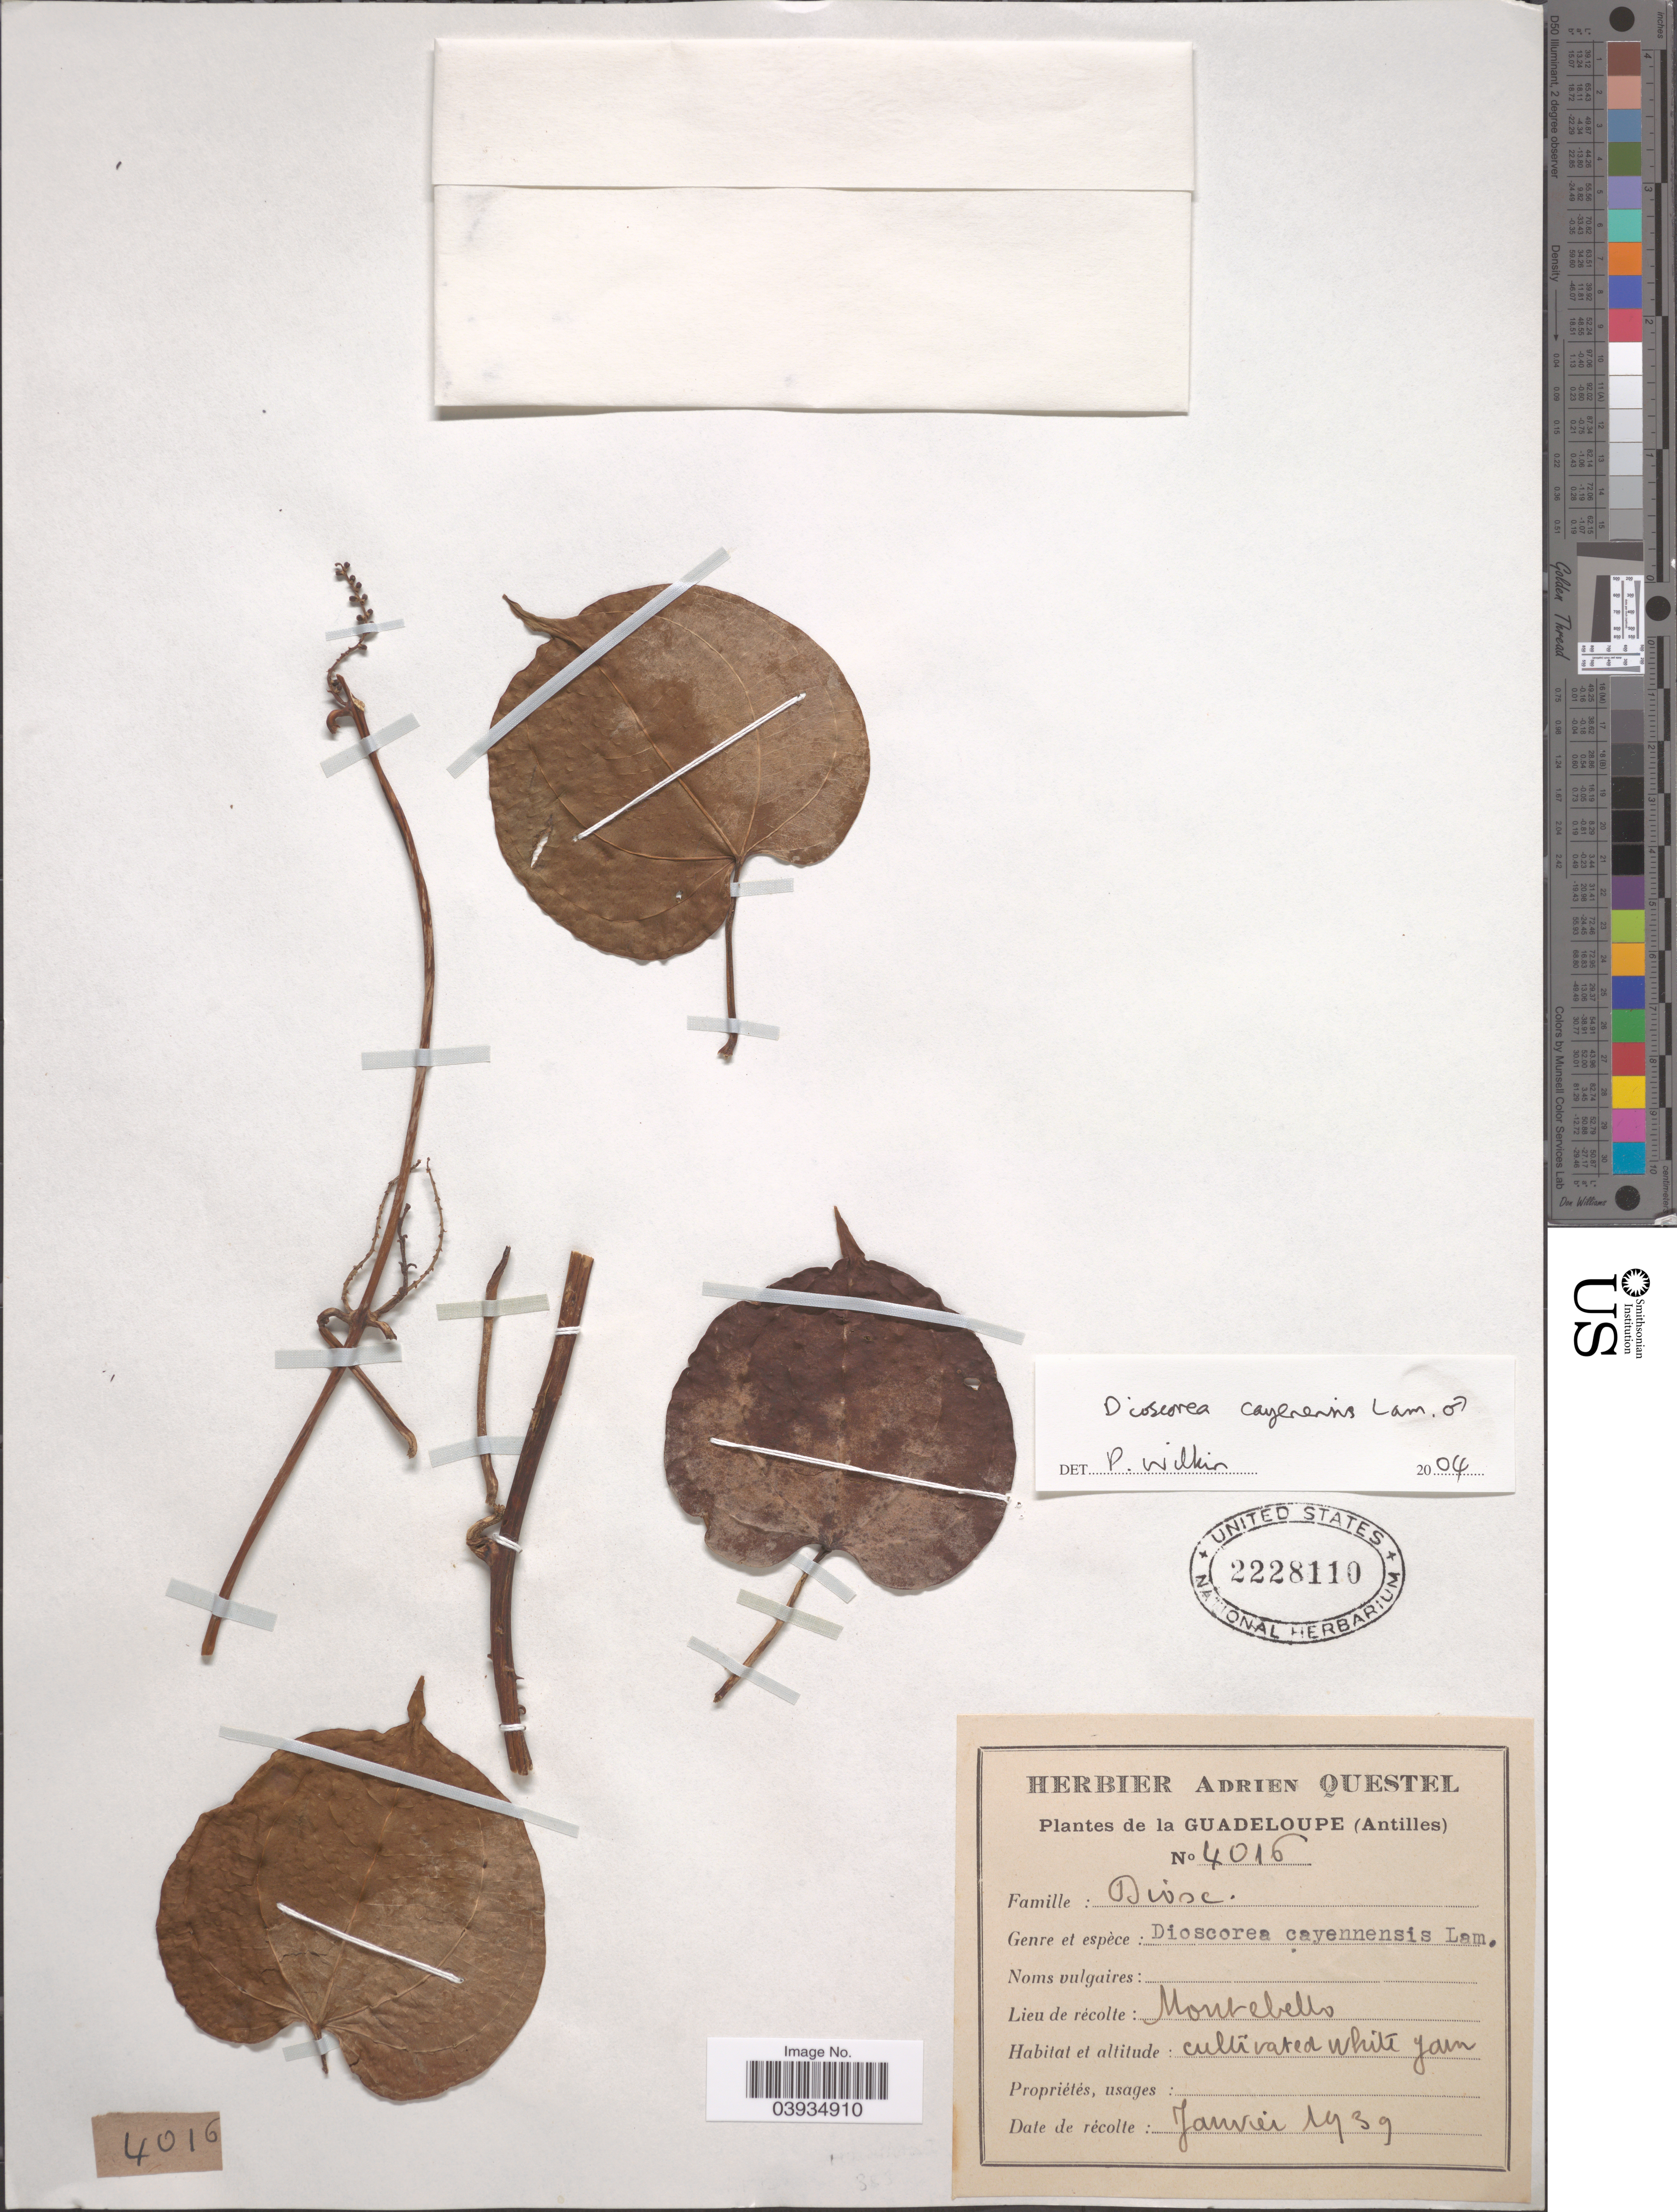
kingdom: Plantae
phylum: Tracheophyta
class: Liliopsida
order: Dioscoreales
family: Dioscoreaceae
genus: Dioscorea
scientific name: Dioscorea cayenensis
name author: Lam.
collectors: A. Questel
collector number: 4016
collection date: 1939-10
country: Guadeloupe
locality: (Antilles). Montebello.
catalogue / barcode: US 2228110